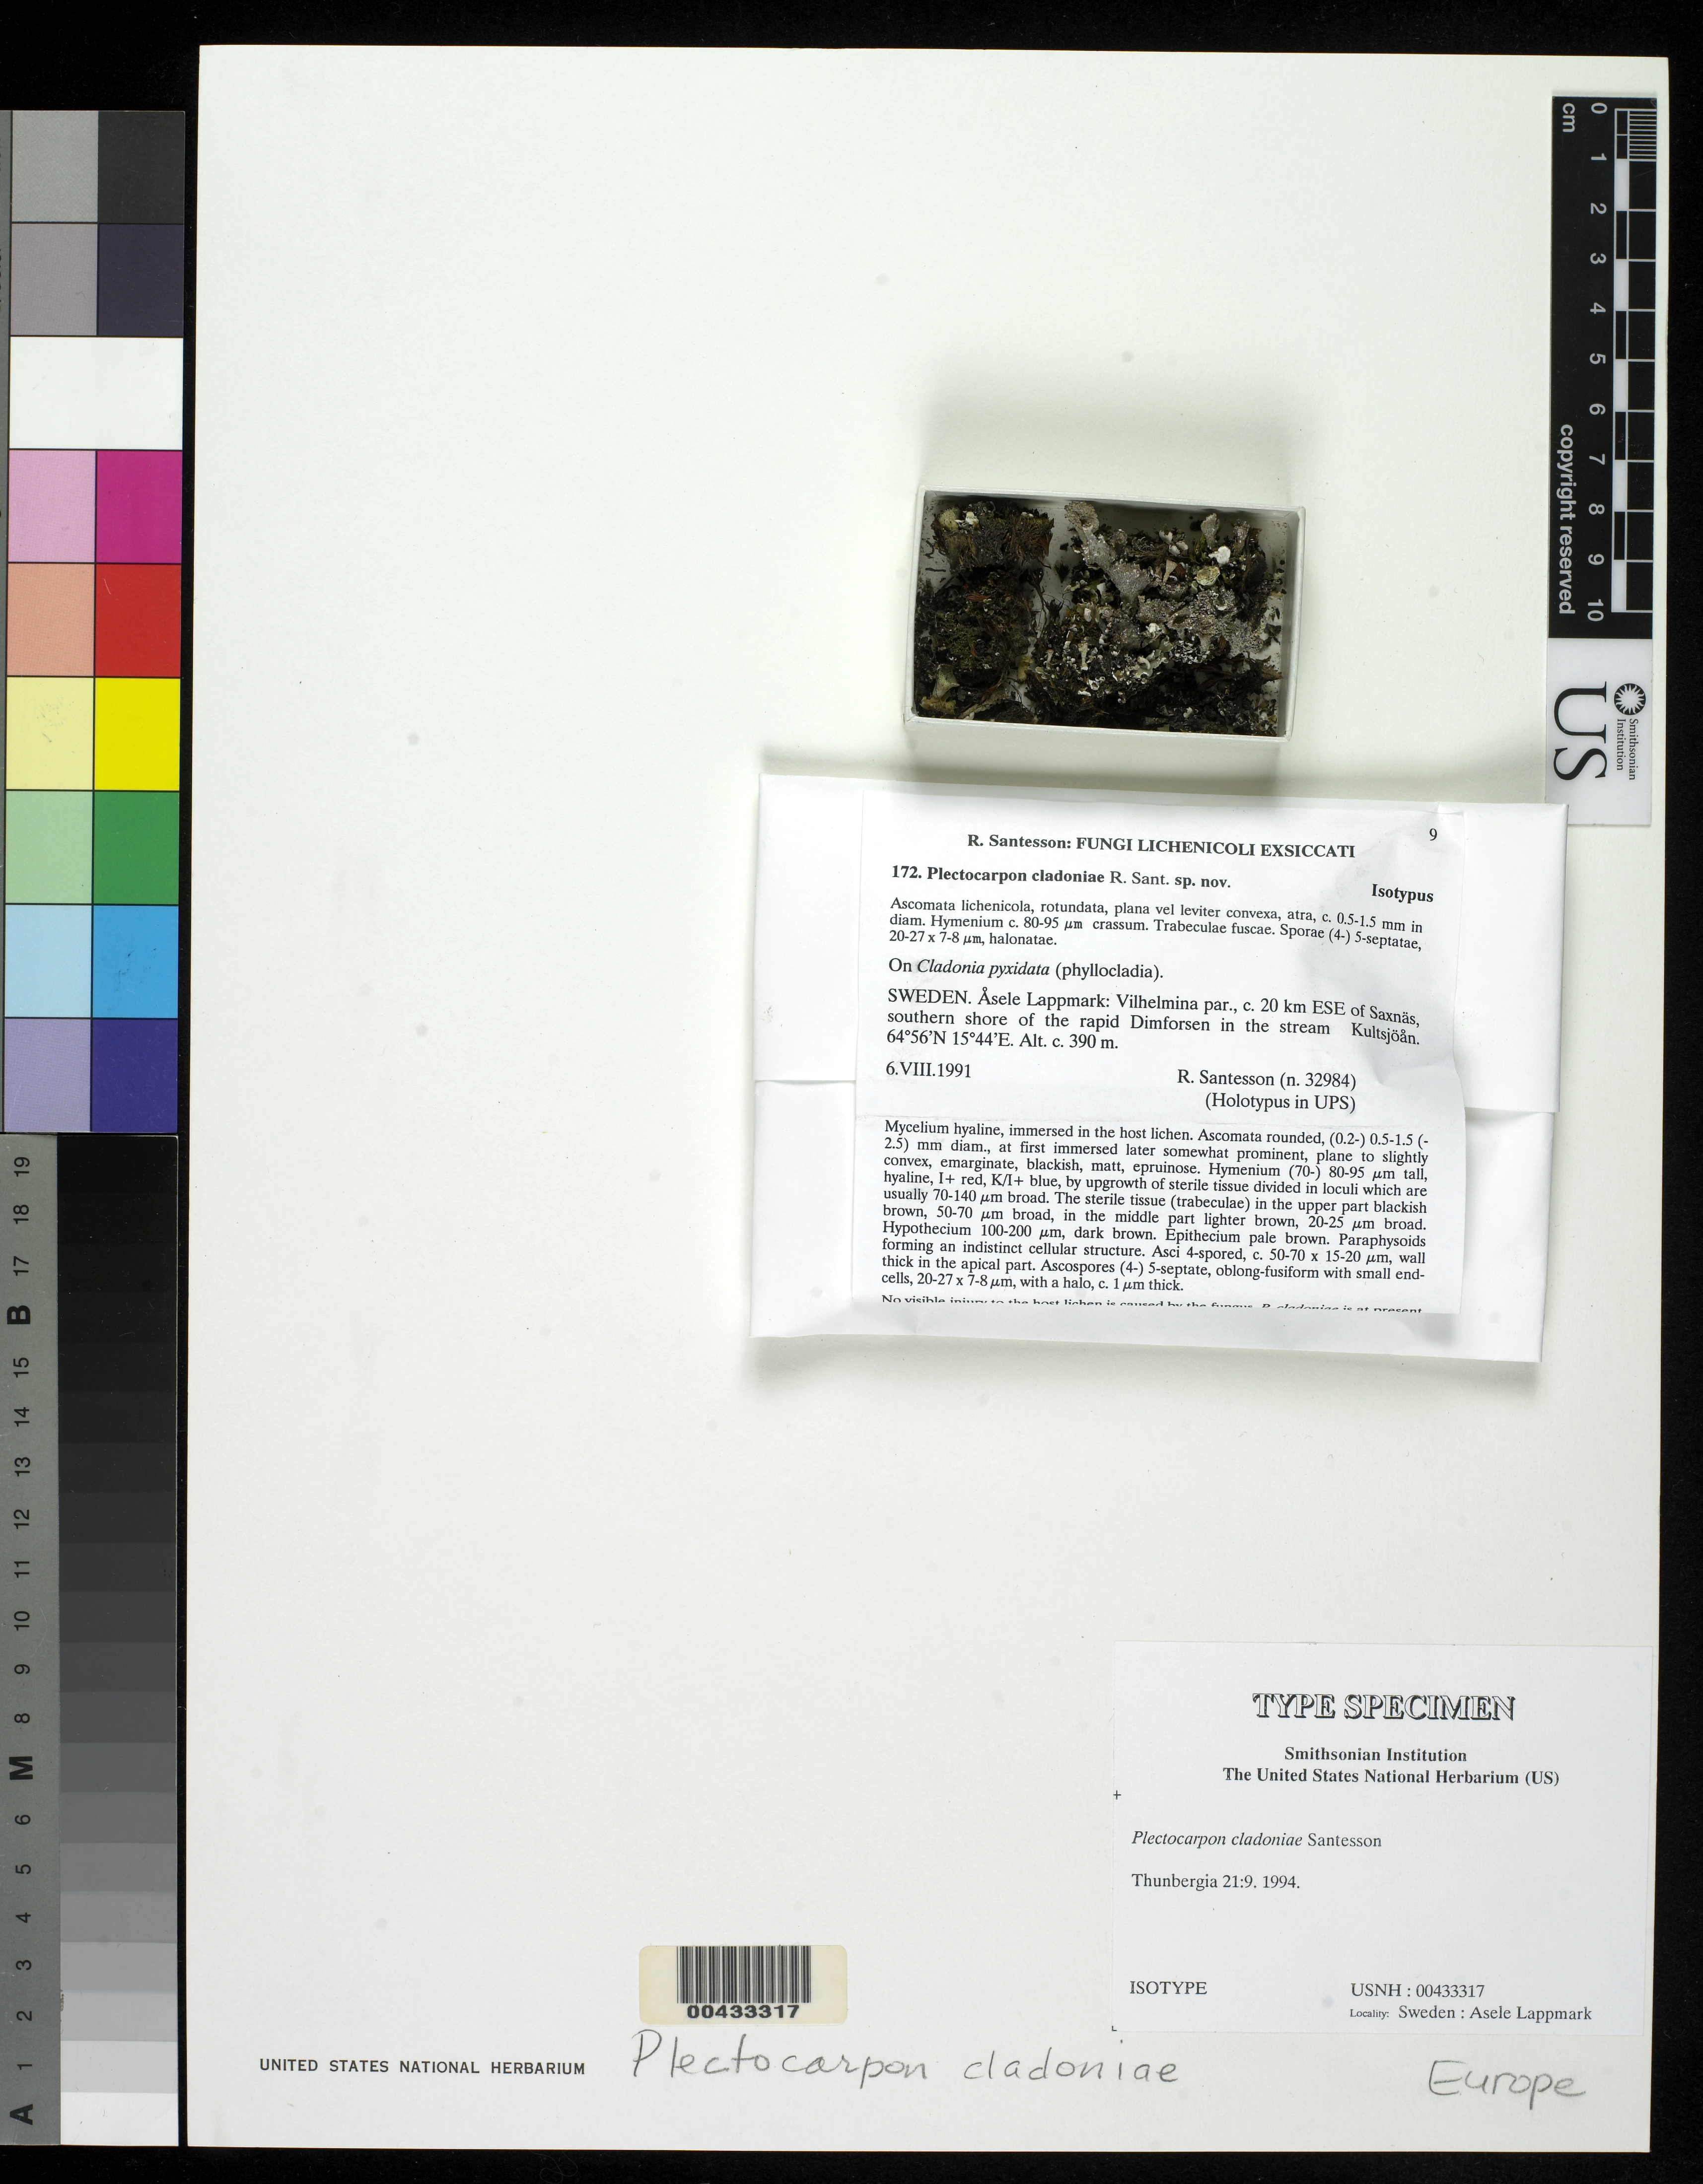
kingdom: Fungi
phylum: Ascomycota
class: Arthoniomycetes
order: Arthoniales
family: Lecanographaceae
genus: Plectocarpon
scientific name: Plectocarpon cladoniae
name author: R. Sant.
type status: Isotype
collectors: R. Santesson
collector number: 32984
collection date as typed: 06 Aug 1991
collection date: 1991-08-06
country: Sweden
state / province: Västerbotten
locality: Asele Lappmark Prov. Vilhelmina Par., ca. 20 km ESE of Saxnas, southern shore of Rapid Dimforsen in Stream Kultsjoan. Asele Lappmark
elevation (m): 390